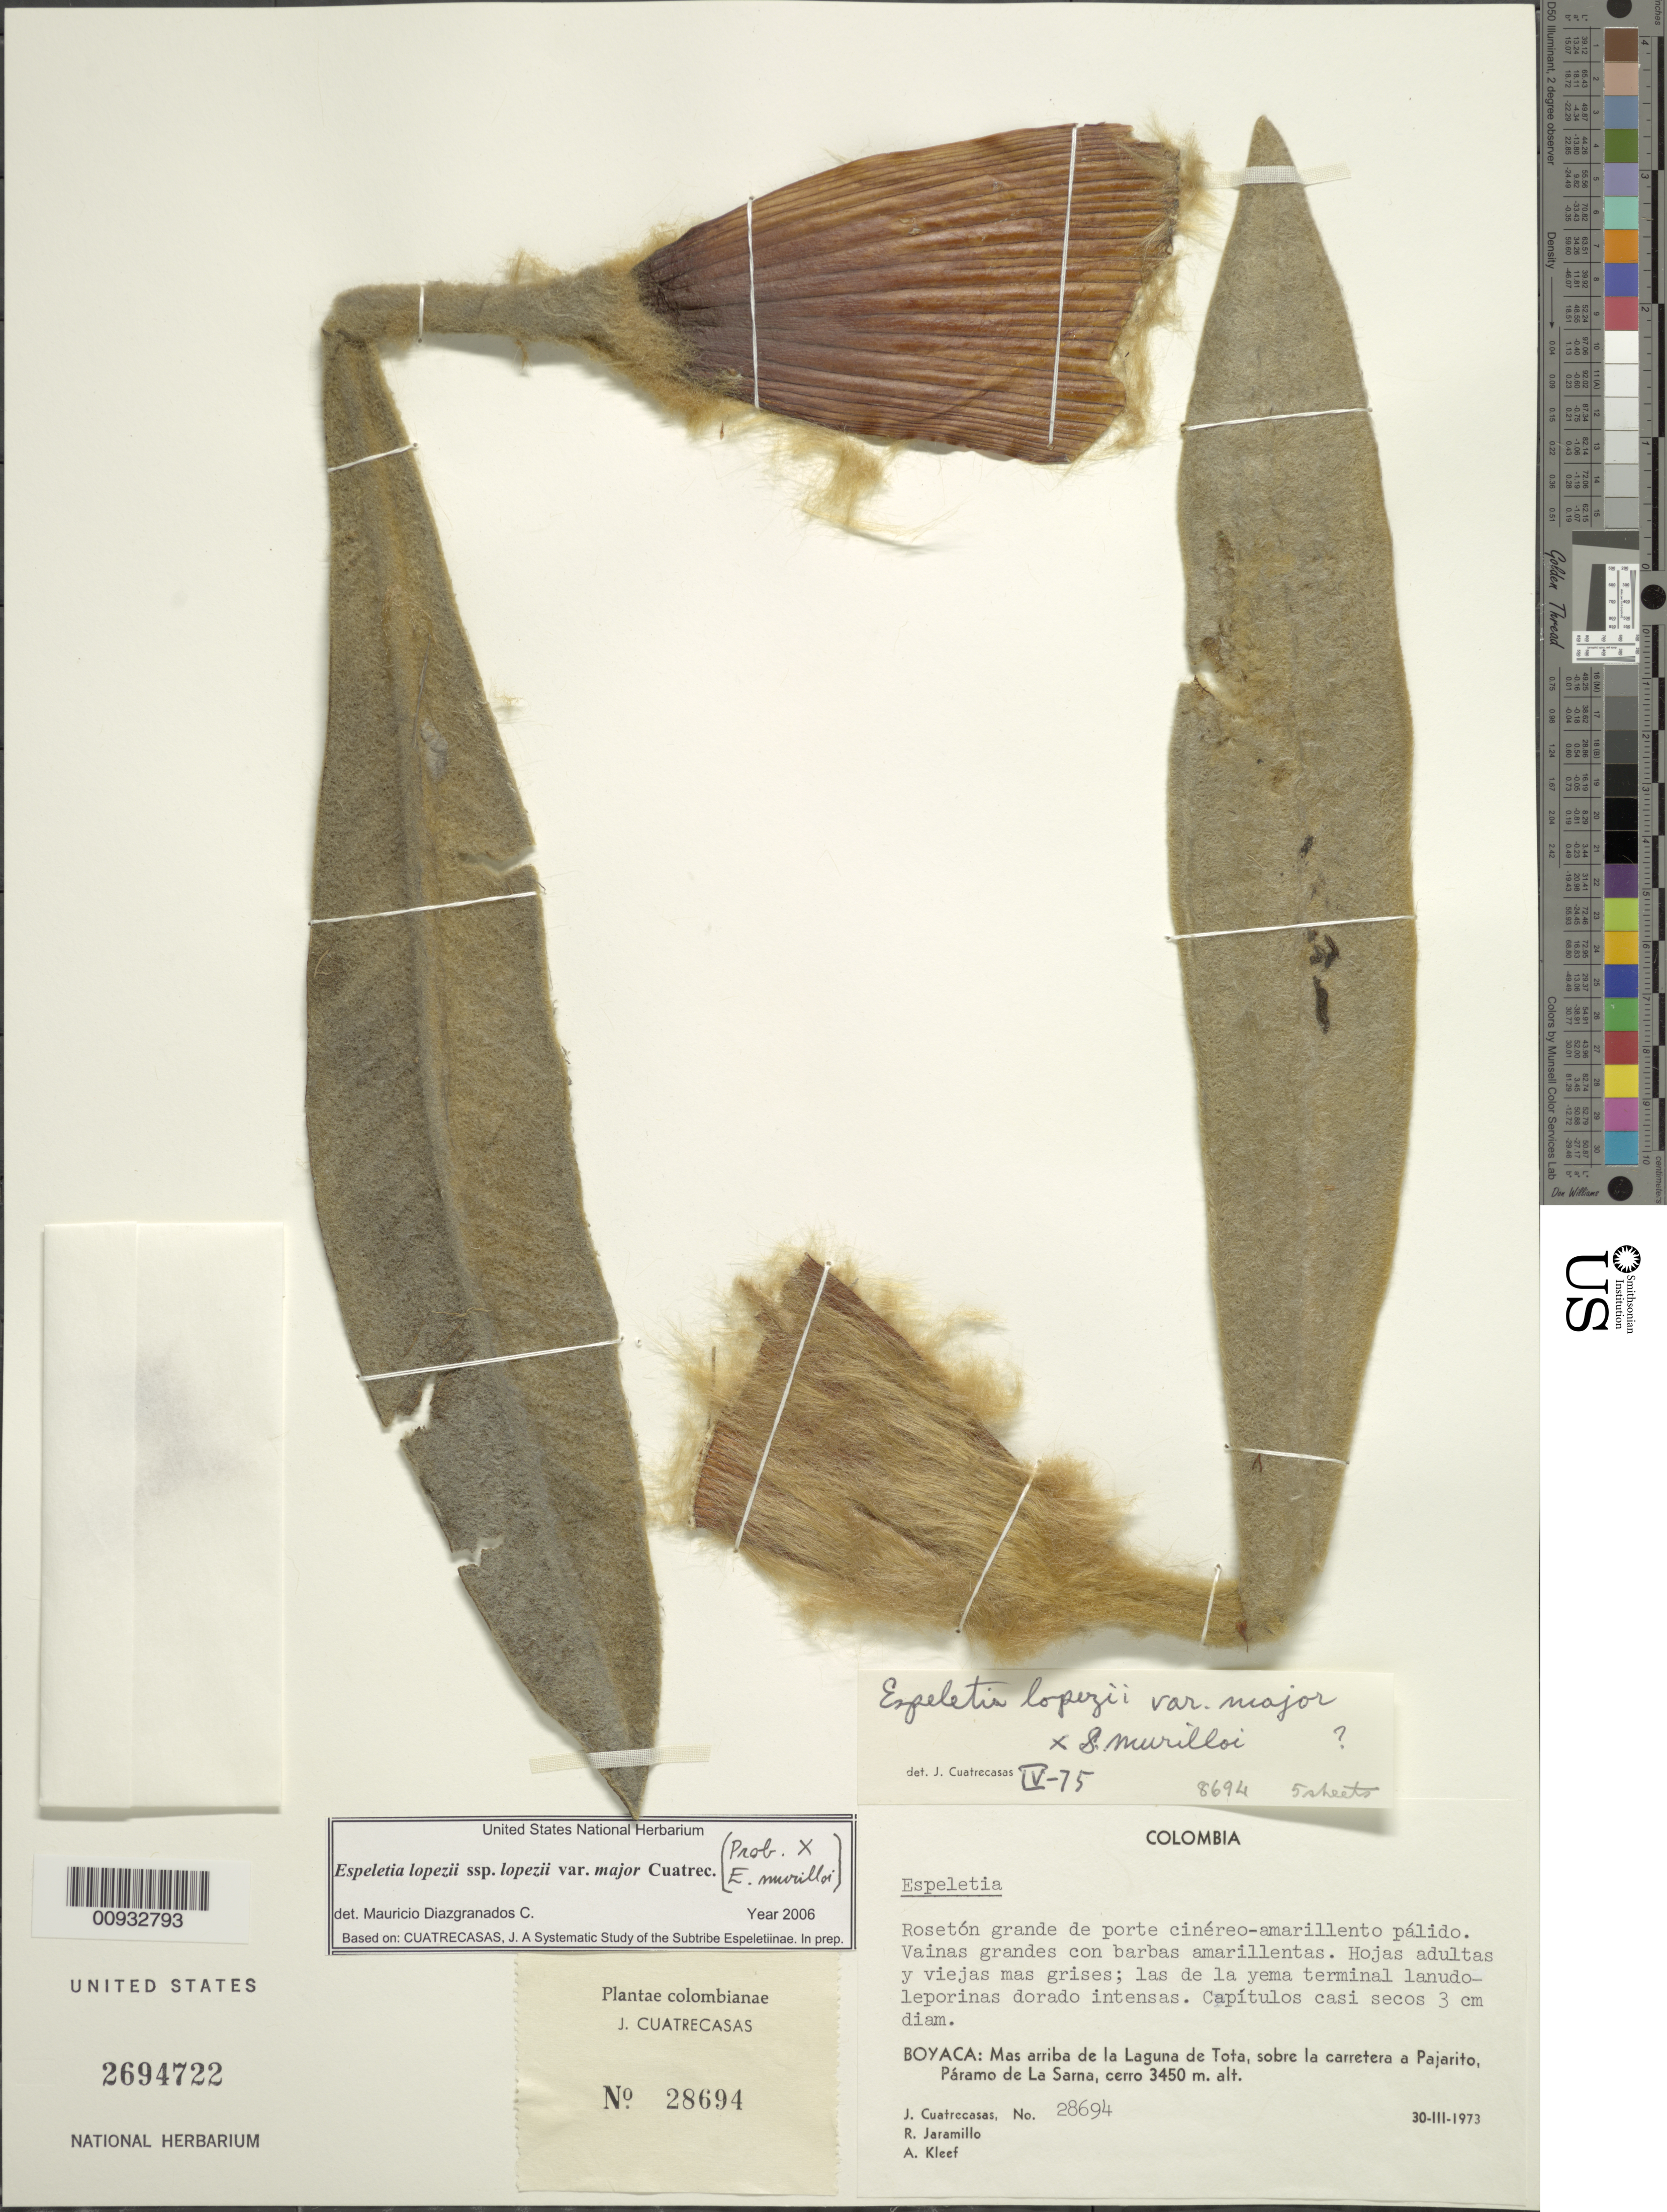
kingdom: Plantae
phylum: Tracheophyta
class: Magnoliopsida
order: Asterales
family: Asteraceae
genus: Espeletia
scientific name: Espeletia lopezii var. major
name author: Cuatrec.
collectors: J. Cuatrecasas, R. Jaramillo M. & A. Kleef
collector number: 28694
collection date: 1973-03-30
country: Colombia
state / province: Boyacá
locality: Mas arriba de la Laguna de Tota, sobre la carretera a Pajarito, Paramo de La Sarna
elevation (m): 3450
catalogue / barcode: US 2694722